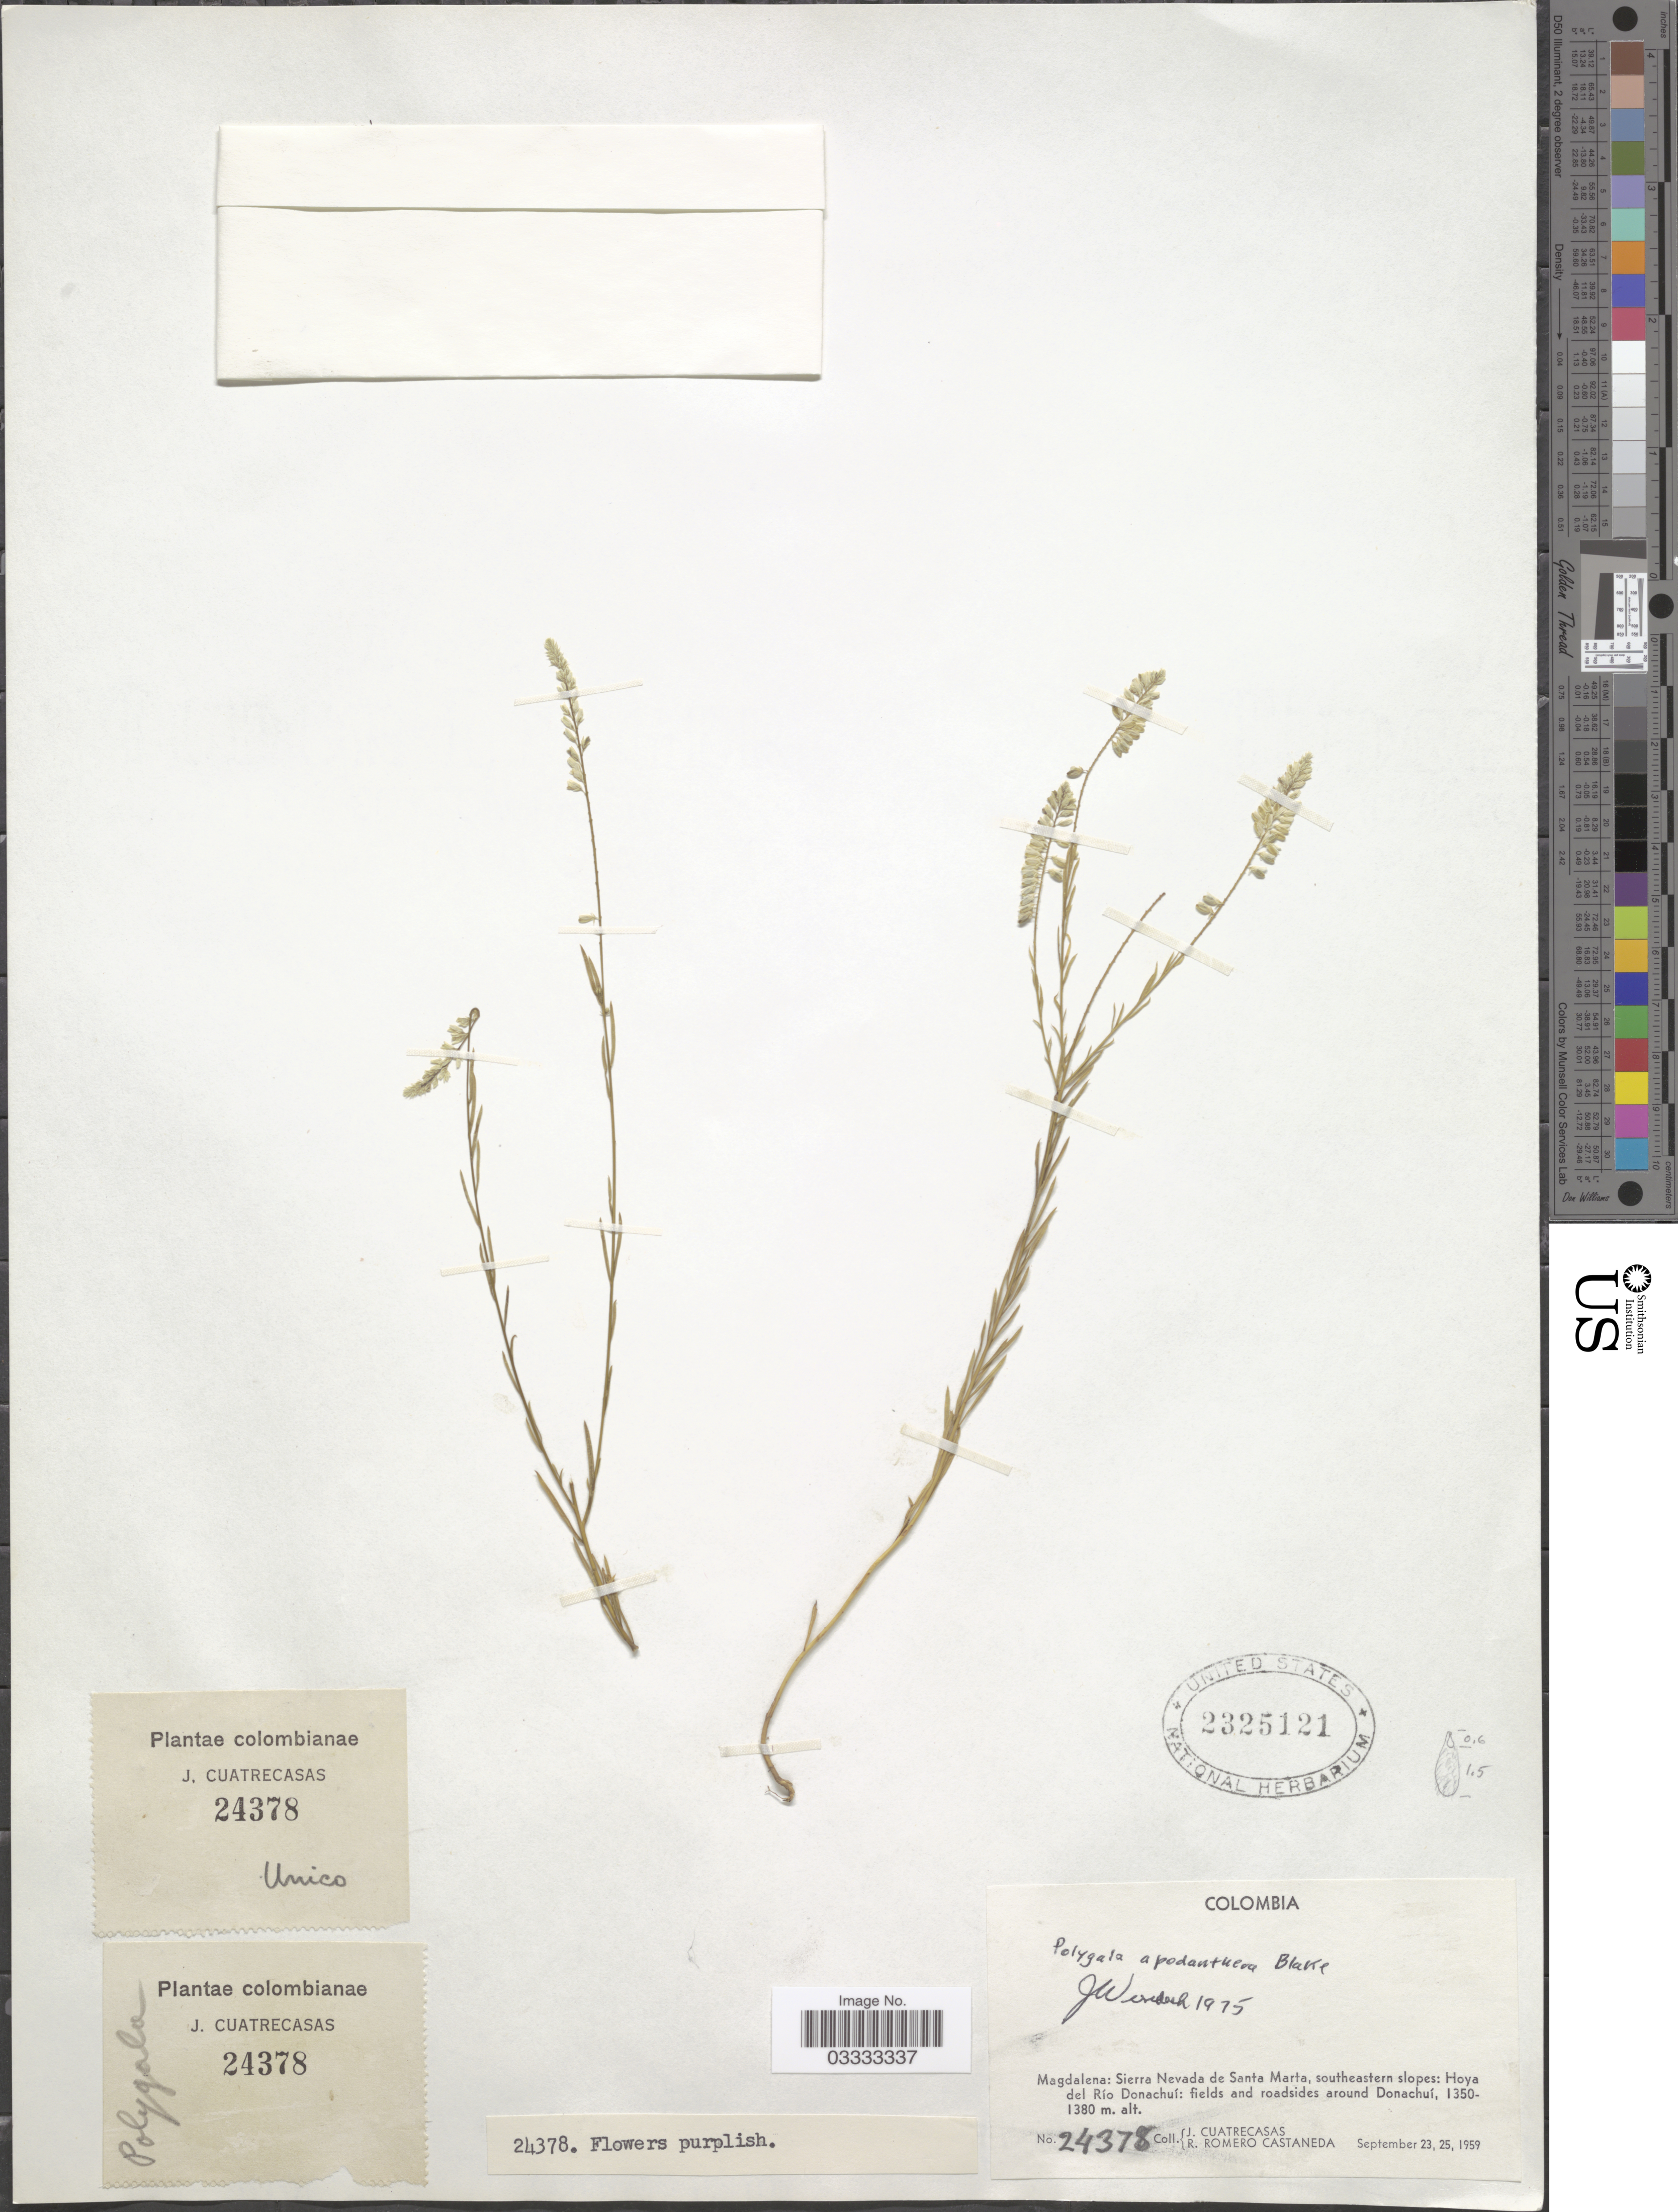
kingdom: Plantae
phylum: Tracheophyta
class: Magnoliopsida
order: Fabales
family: Polygalaceae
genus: Polygala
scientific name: Polygala apodanthera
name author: S.F. Blake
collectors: J. Cuatrecasas & R. Romero Castañeda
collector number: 24378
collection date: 1959-09-23/1959-09-25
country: Colombia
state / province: Magdalena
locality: Sierra Nevada de Santa Marta, southeastern slopes: Hoya del Río Donachuí: fields and roadsides around Donachuí.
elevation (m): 1350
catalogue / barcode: US 2325121